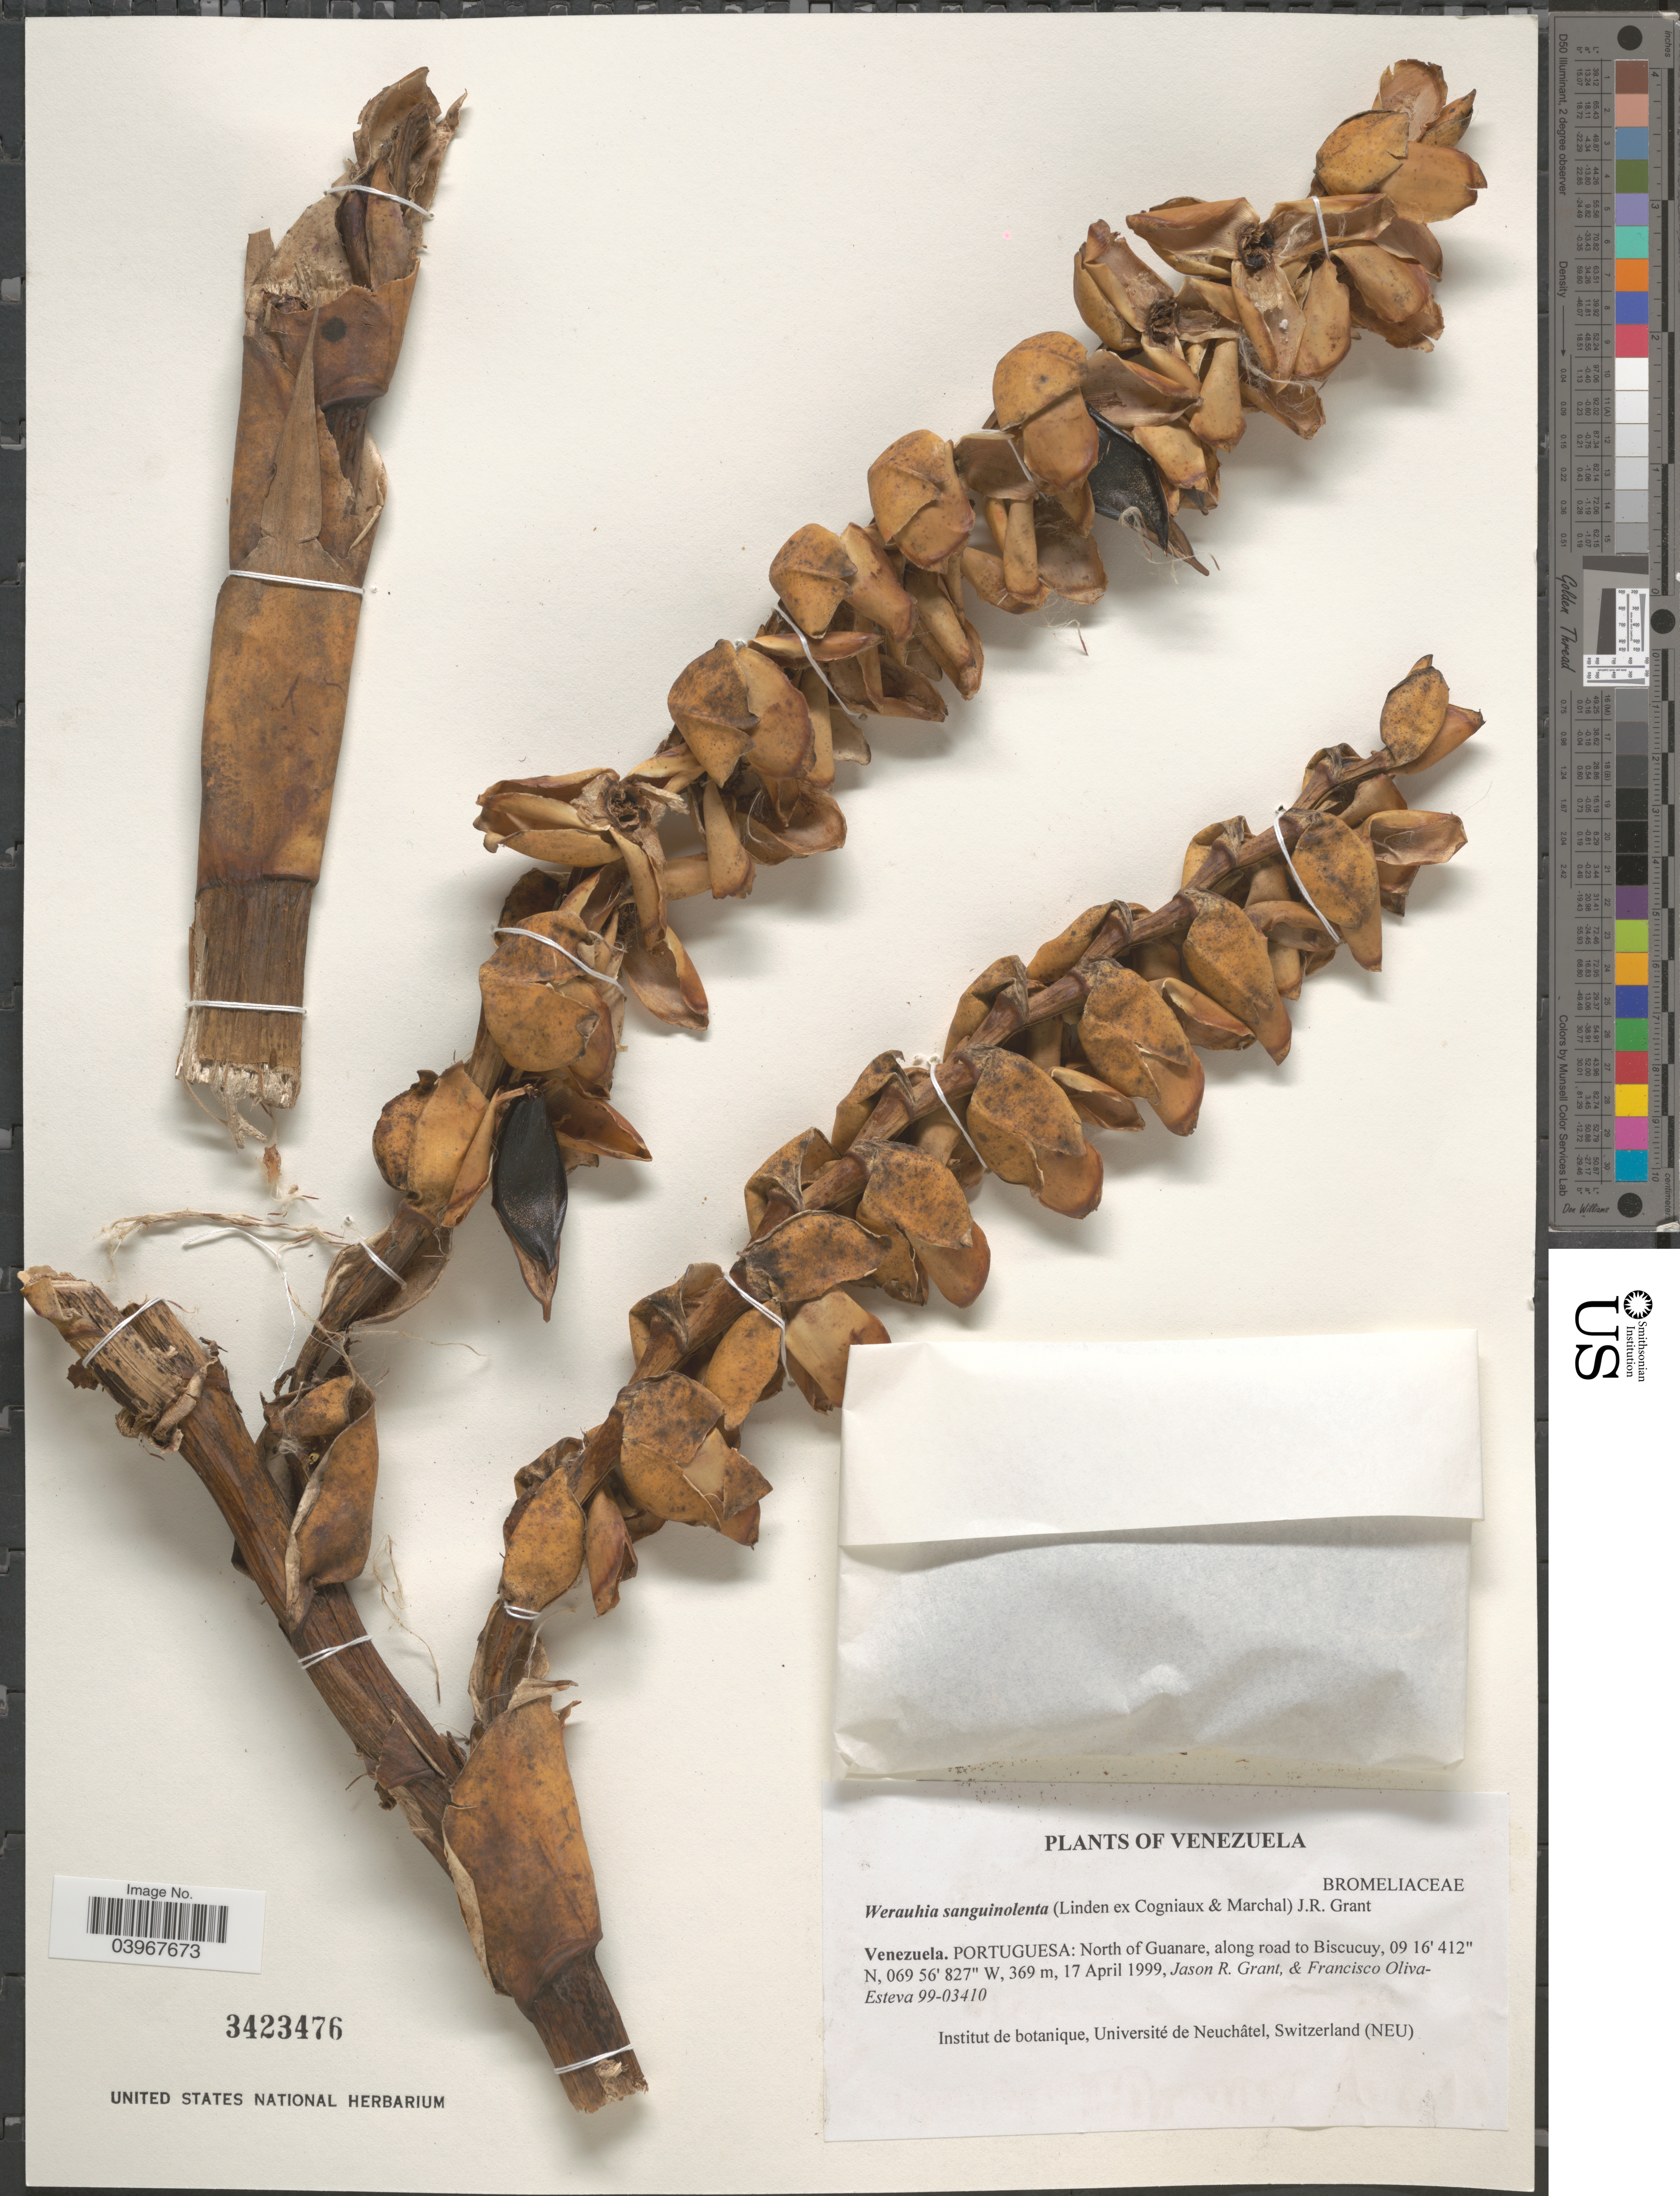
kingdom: Plantae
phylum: Tracheophyta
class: Liliopsida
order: Poales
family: Bromeliaceae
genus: Werauhia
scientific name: Werauhia sanguinolenta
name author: (Cogn. & Marchal) J.R. Grant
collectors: J. R. Grant & F. Oliva-Esteva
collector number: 99-03410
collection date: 1999-04-17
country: Venezuela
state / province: Portuguesa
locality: North of Guanare, along road to Biscucuy.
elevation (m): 369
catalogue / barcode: US 3423476